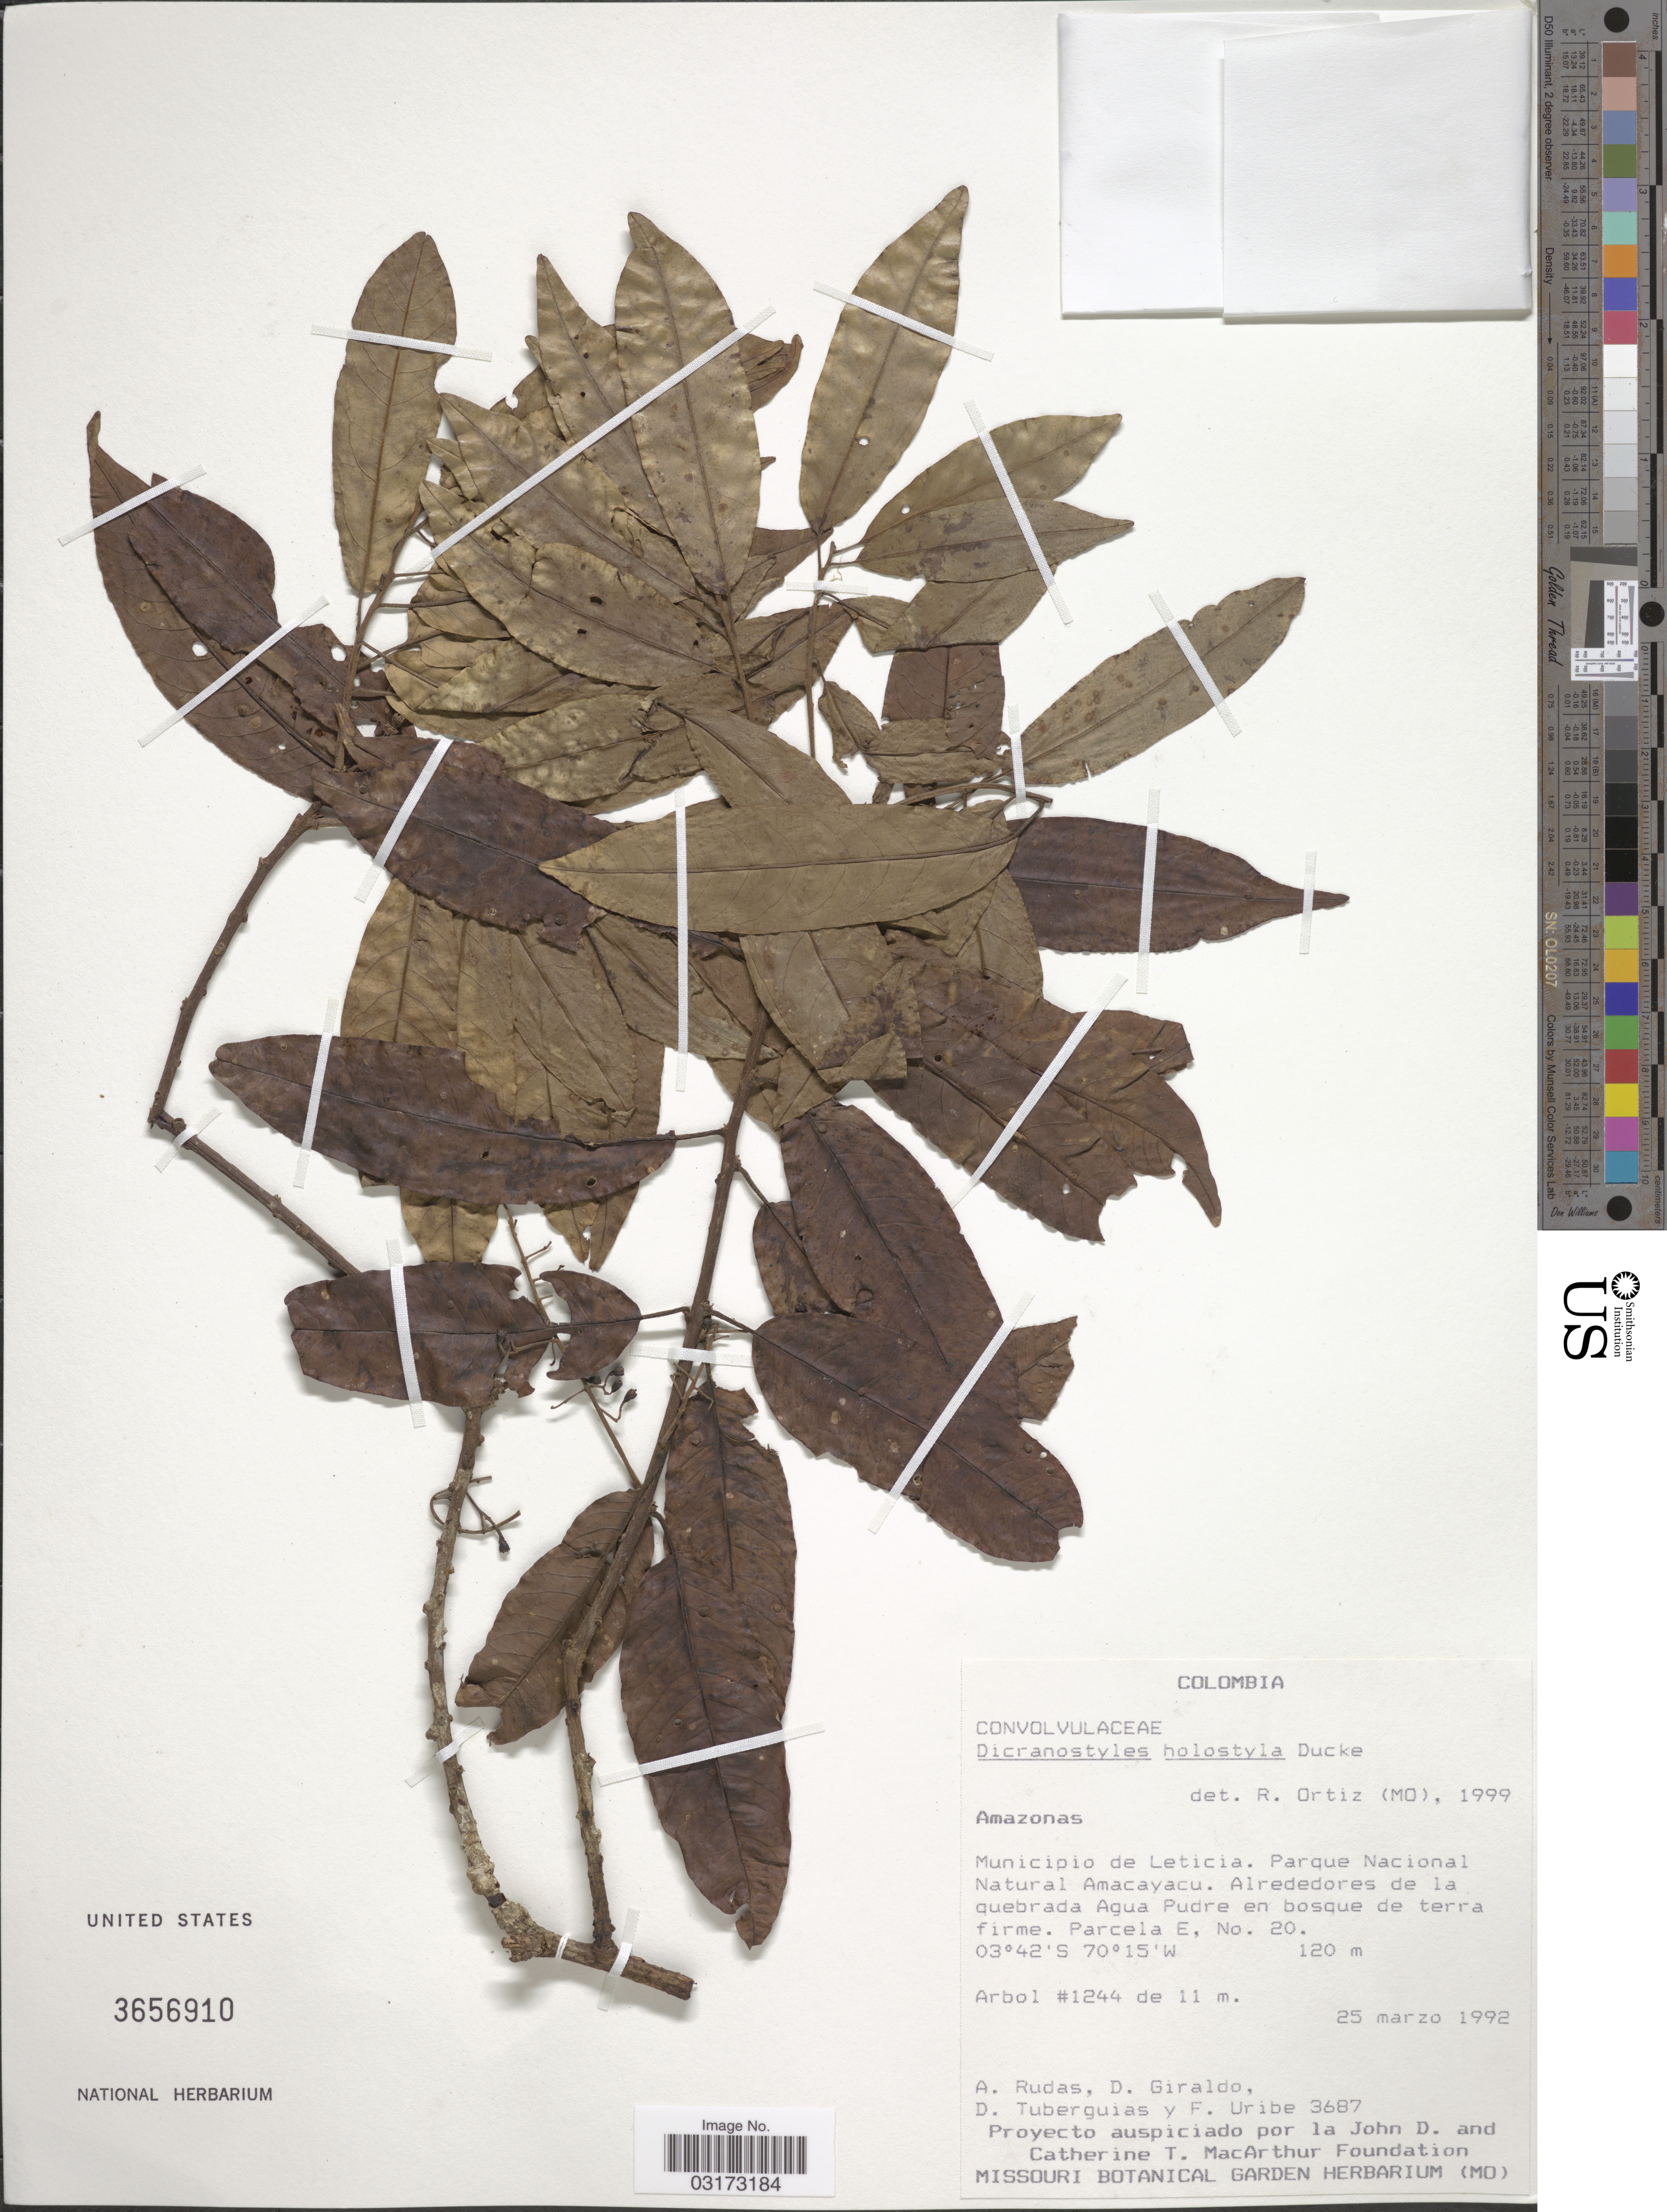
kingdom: Plantae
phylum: Tracheophyta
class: Magnoliopsida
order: Solanales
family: Convolvulaceae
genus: Dicranostyles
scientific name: Dicranostyles holostyla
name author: Ducke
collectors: A. Rudas, D. Giraldo, D. Tuberguias & F. Uribe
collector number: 3687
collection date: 1992-03-25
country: Colombia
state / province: Amazônas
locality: Municipio de Leticia. Parque Nacional Natural Amacayacu. Alrededores de la quebrada Agua Pudre en bosque de terra firme. Parcela E, No. 20.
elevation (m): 120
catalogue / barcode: US 3656910